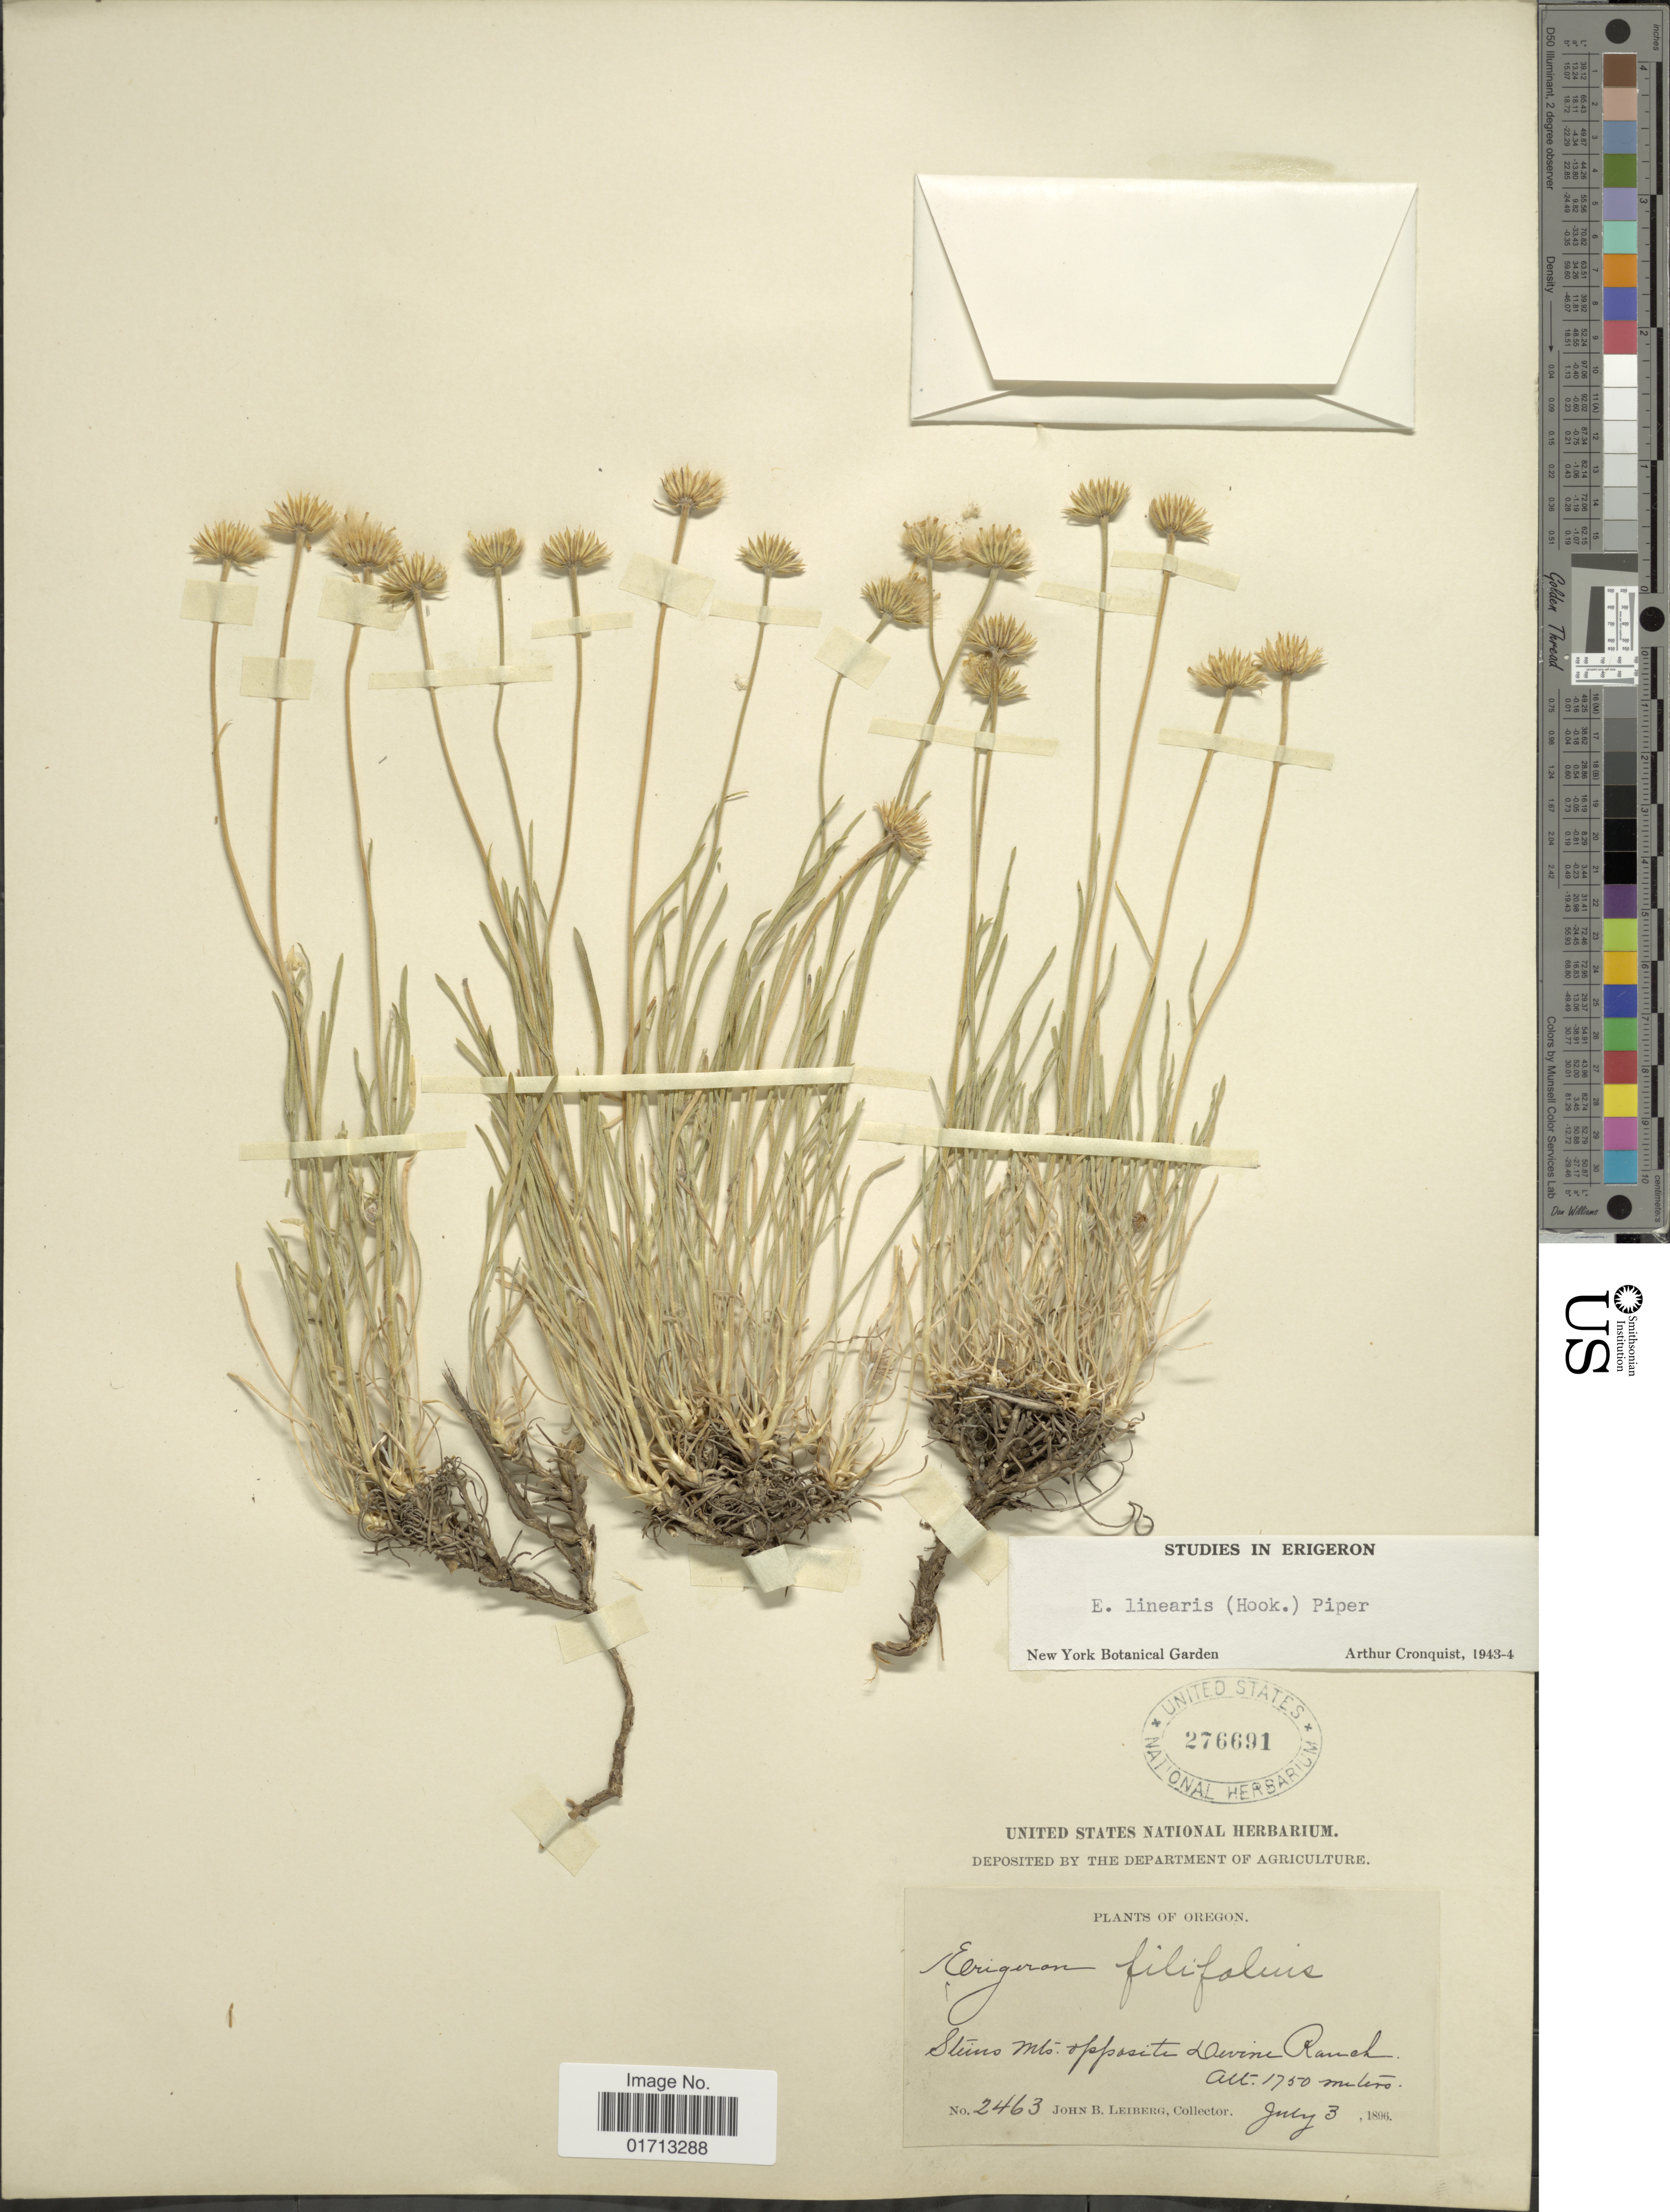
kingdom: Plantae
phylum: Tracheophyta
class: Magnoliopsida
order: Asterales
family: Asteraceae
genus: Erigeron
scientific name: Erigeron linearis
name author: (Hook.) Piper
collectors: J. B. Leiberg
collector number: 2463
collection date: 1896-07-03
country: United States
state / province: Oregon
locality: Steins Mts. opposite Devine Ranch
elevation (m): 1750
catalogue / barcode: US 276691